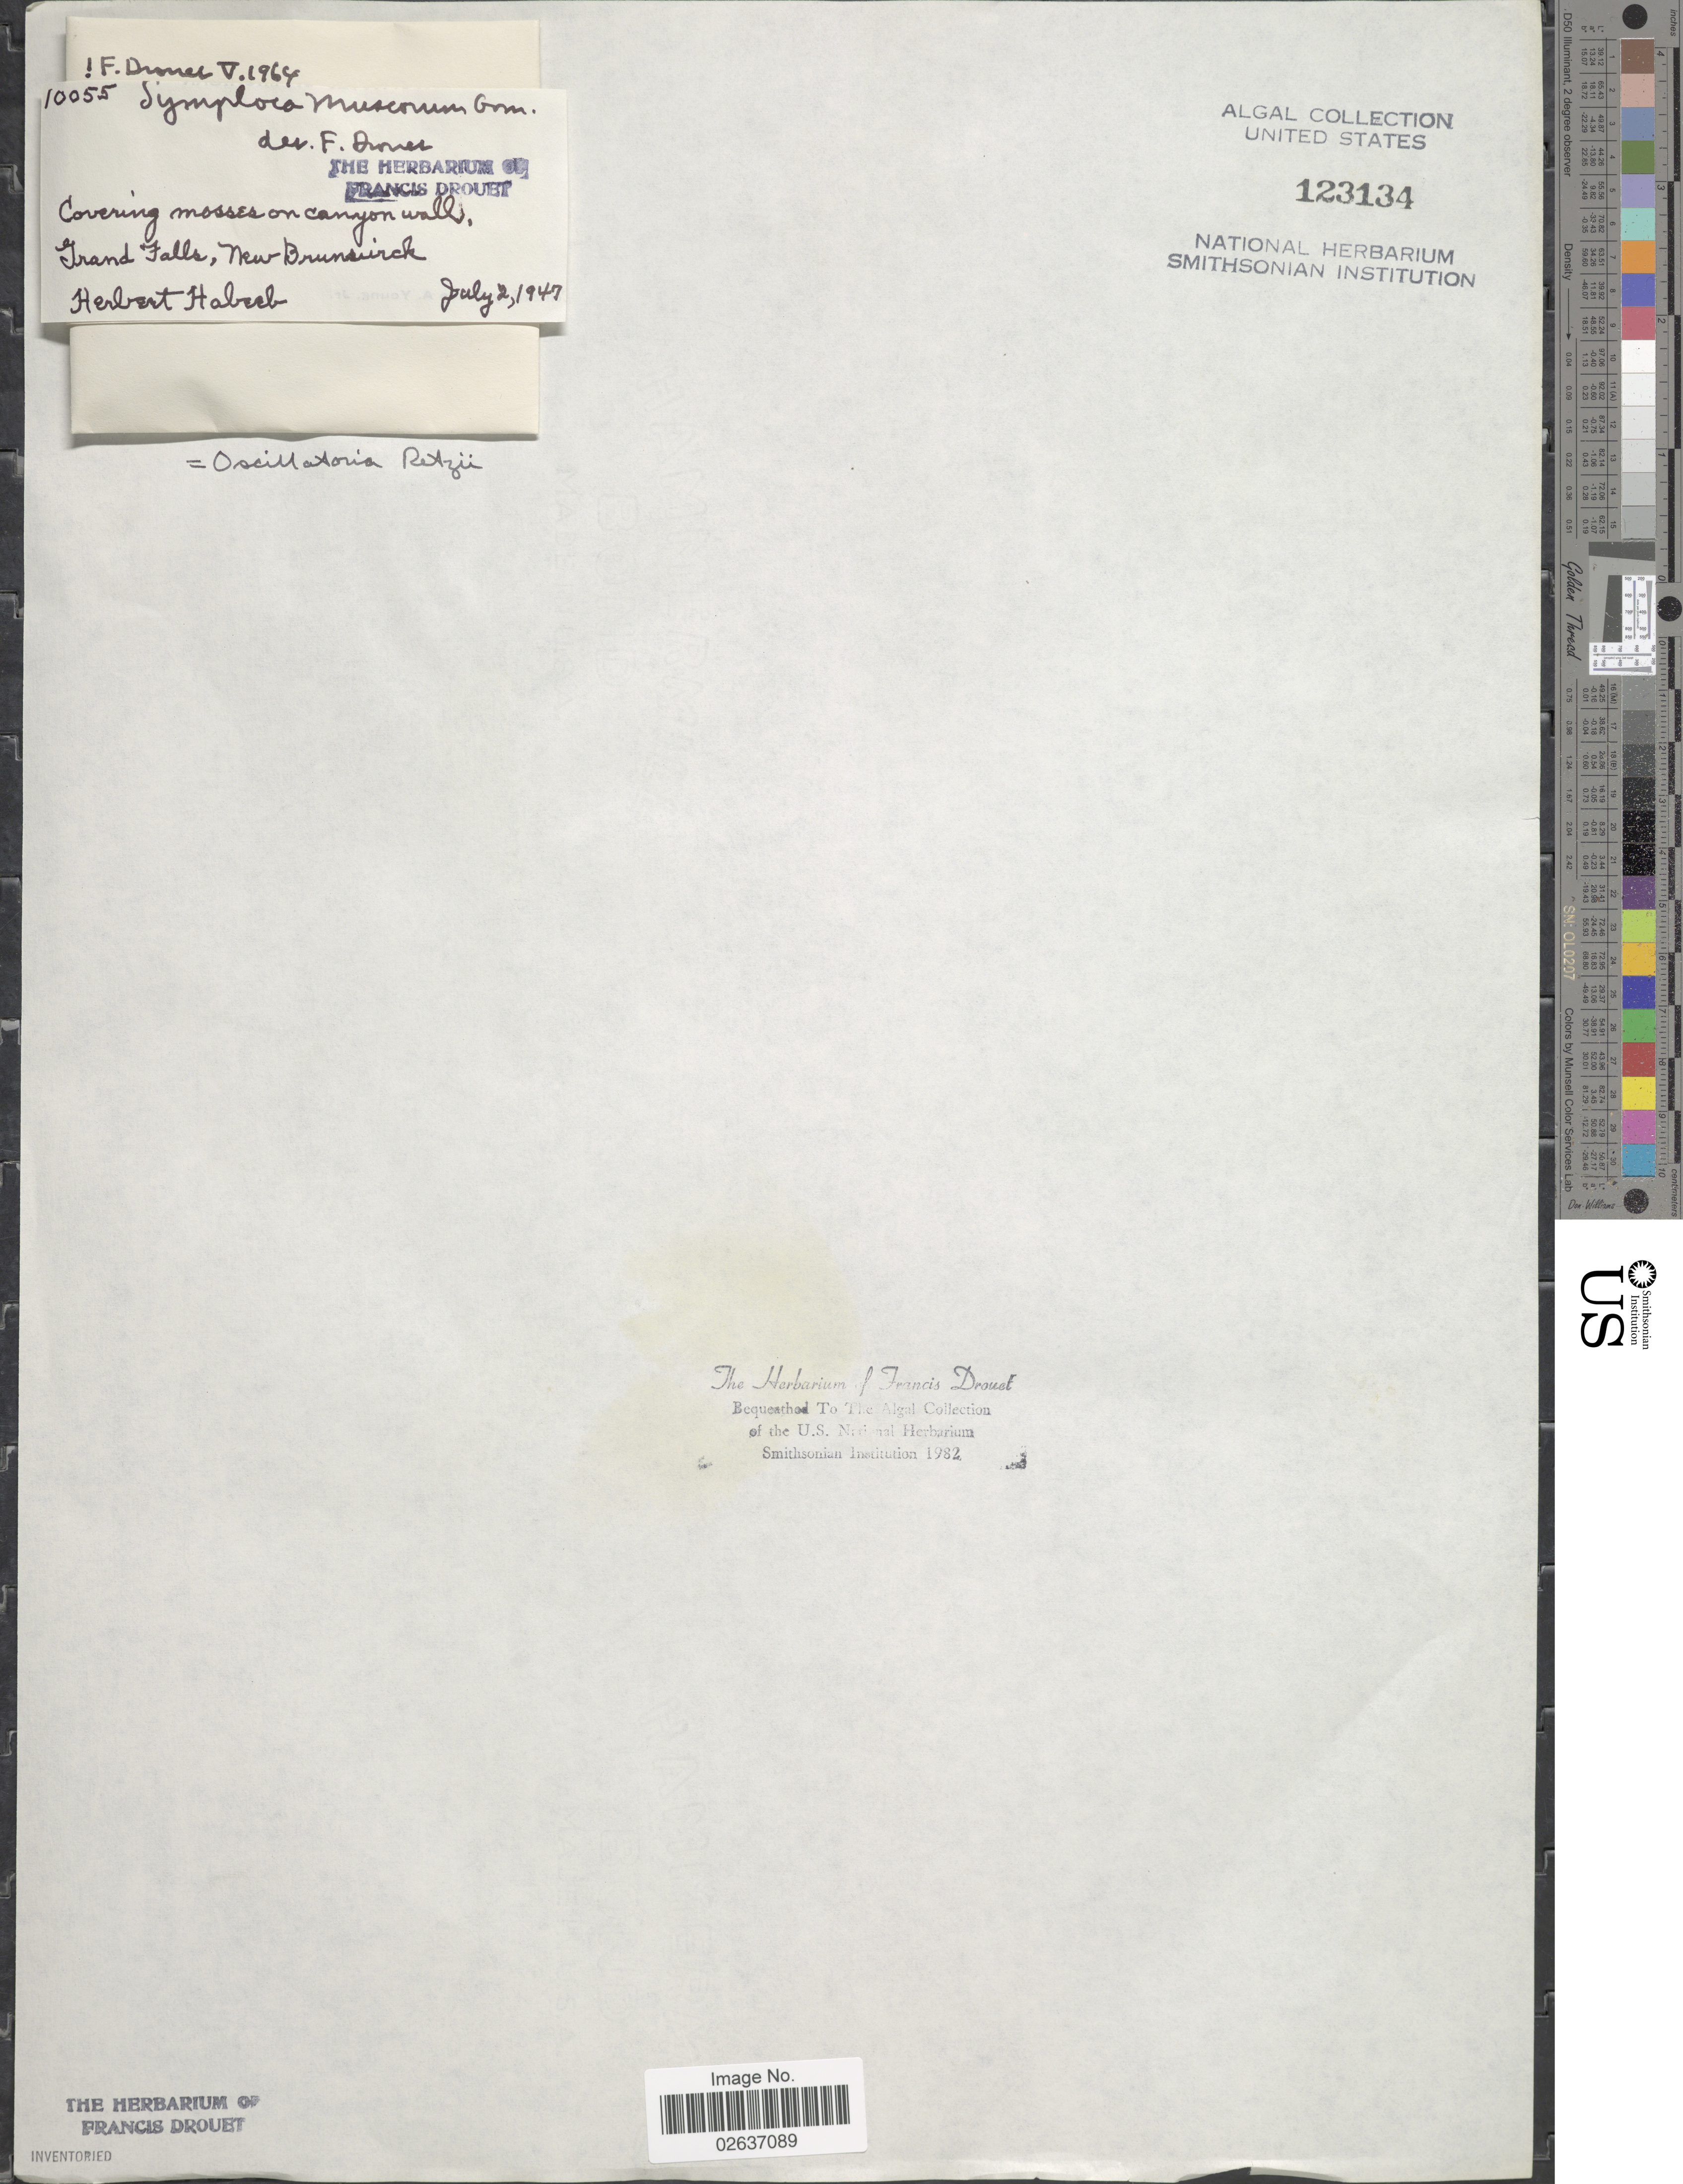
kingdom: Bacteria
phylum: Cyanobacteria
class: Cyanobacteriia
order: Cyanobacteriales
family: Oscillatoriaceae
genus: Oscillatoria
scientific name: Oscillatoria retzii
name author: C. Agardh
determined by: Drouet, F. E.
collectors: H. Habeeb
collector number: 10055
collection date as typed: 02 Jul 1947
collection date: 1947-07-02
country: Canada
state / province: New Brunswick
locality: Grand Falls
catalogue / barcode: US 123134